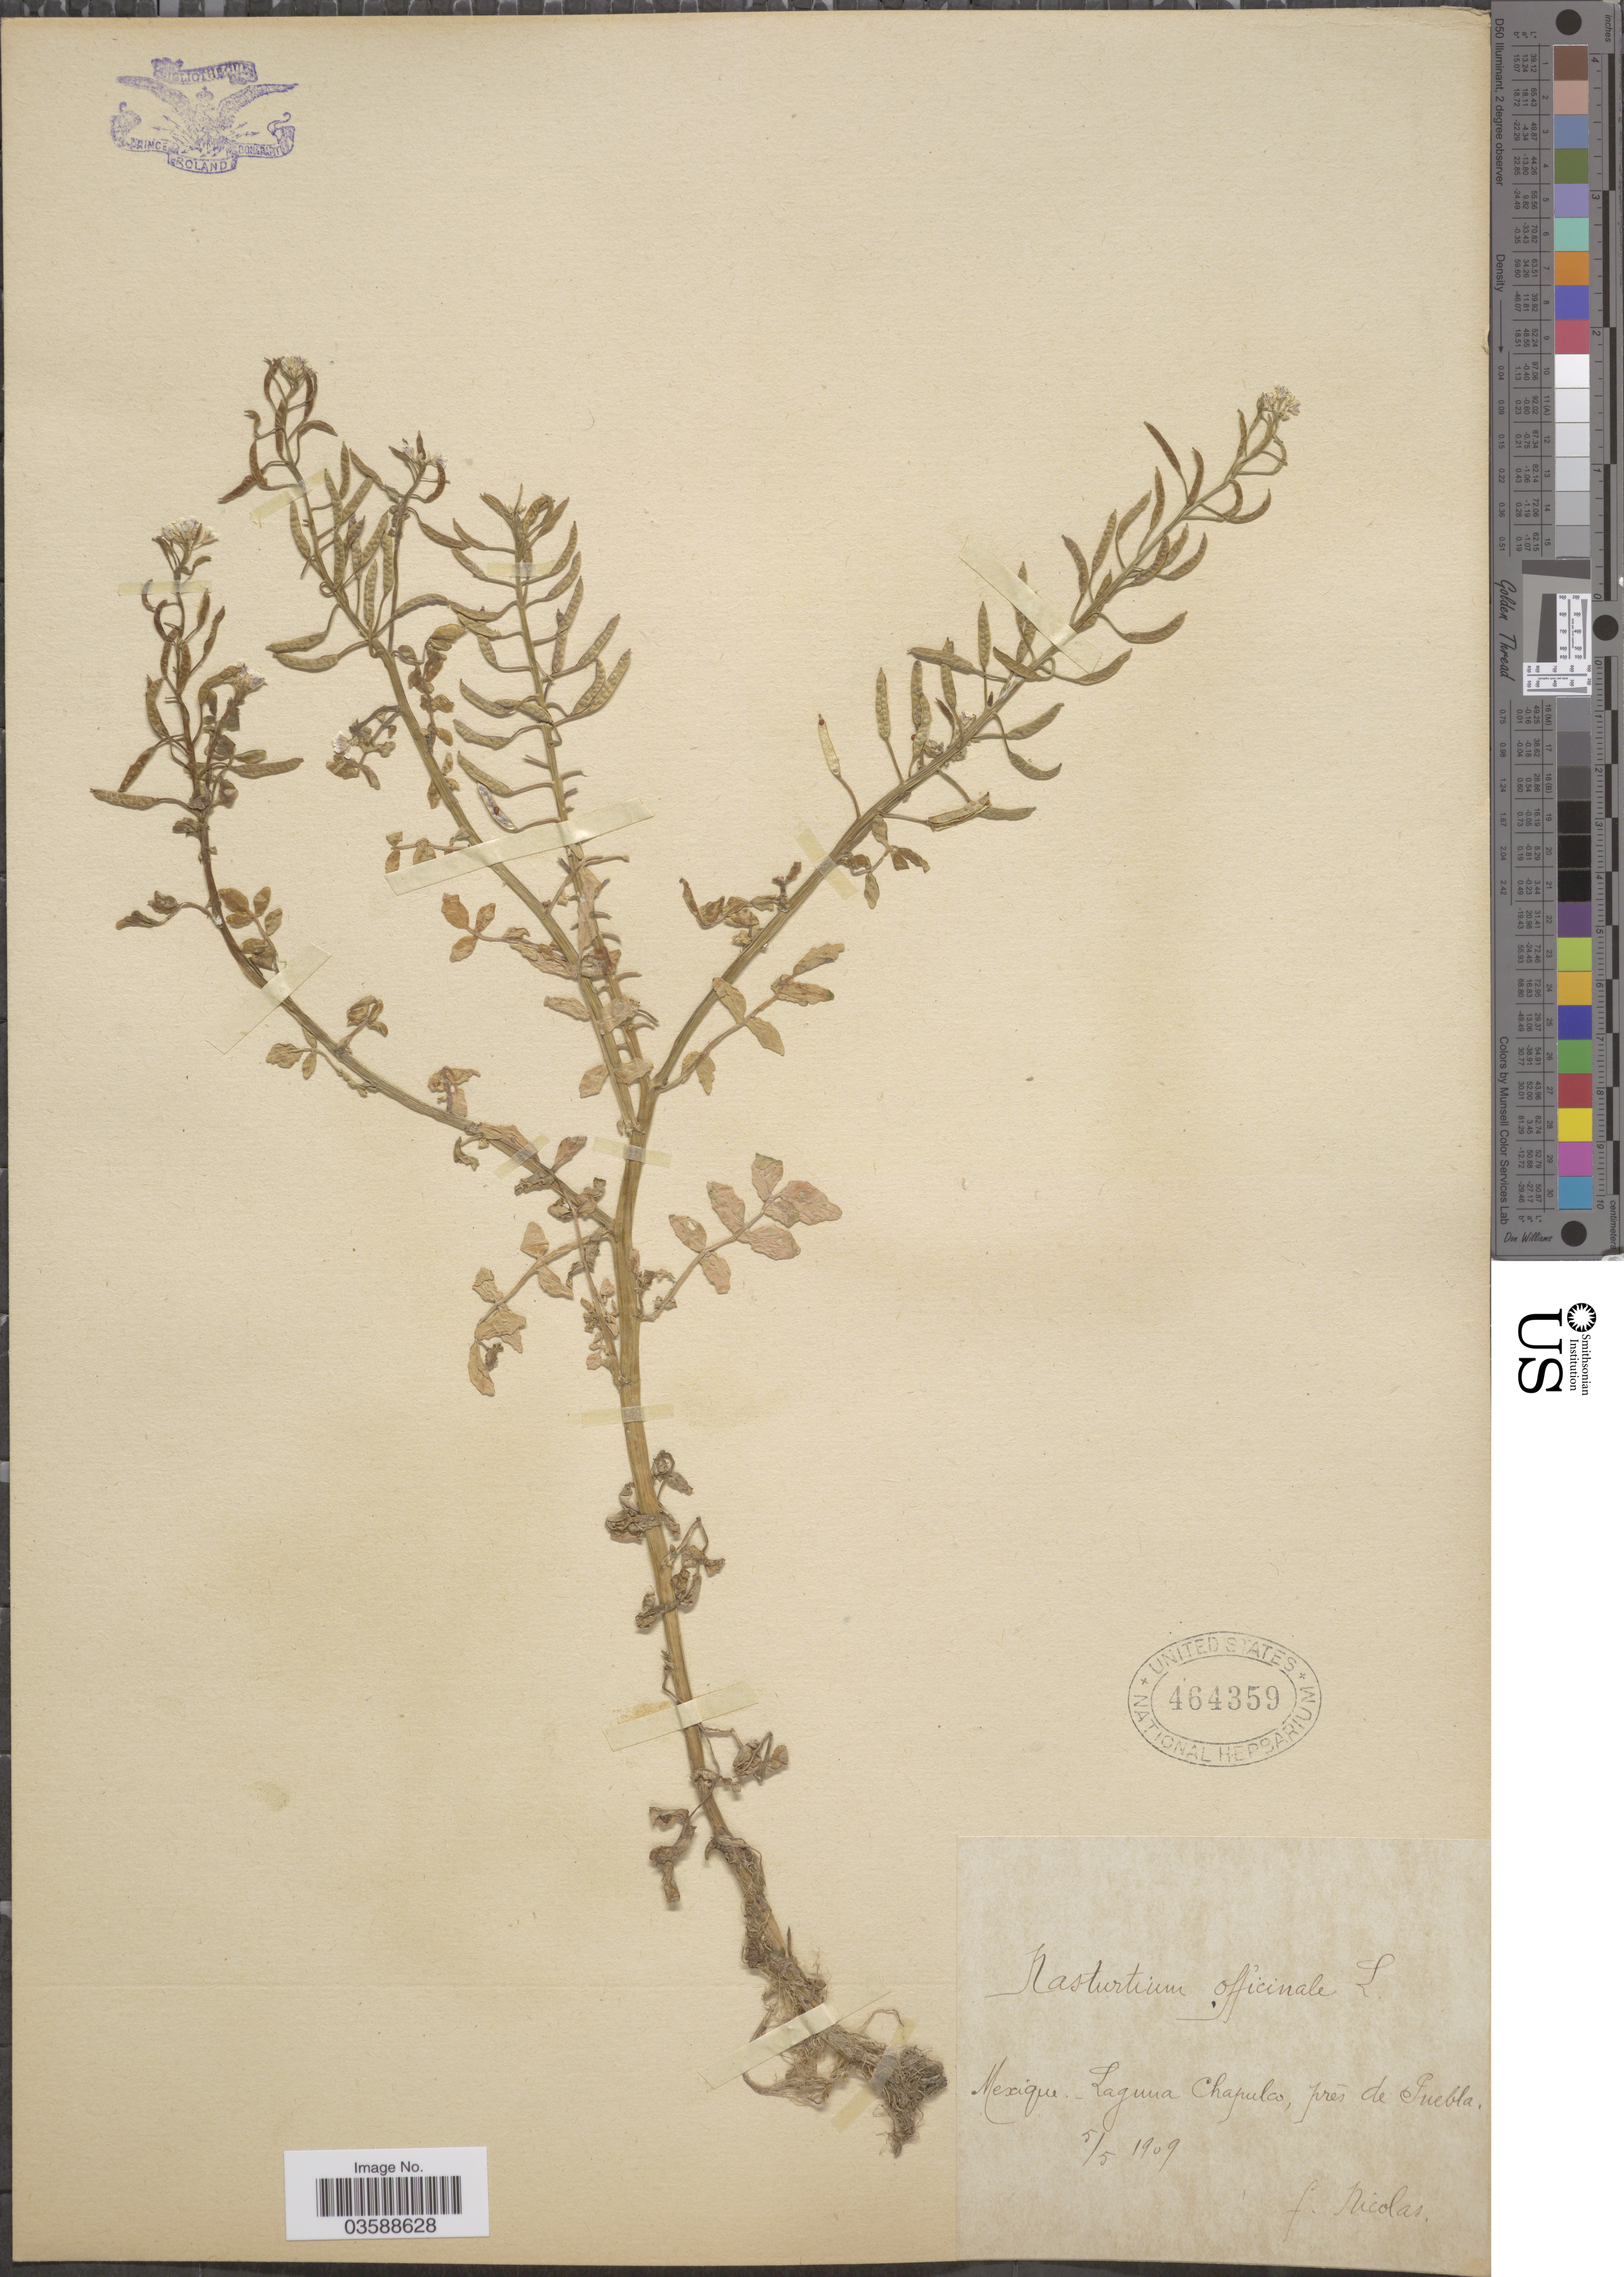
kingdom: Plantae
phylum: Tracheophyta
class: Magnoliopsida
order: Brassicales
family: Brassicaceae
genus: Nasturtium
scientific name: Nasturtium officinale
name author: R. Br.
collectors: F. Nicolas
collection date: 1909-05-05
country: Mexico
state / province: Puebla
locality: Laguna Chapulco, prés de Puebla.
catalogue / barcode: US 464359